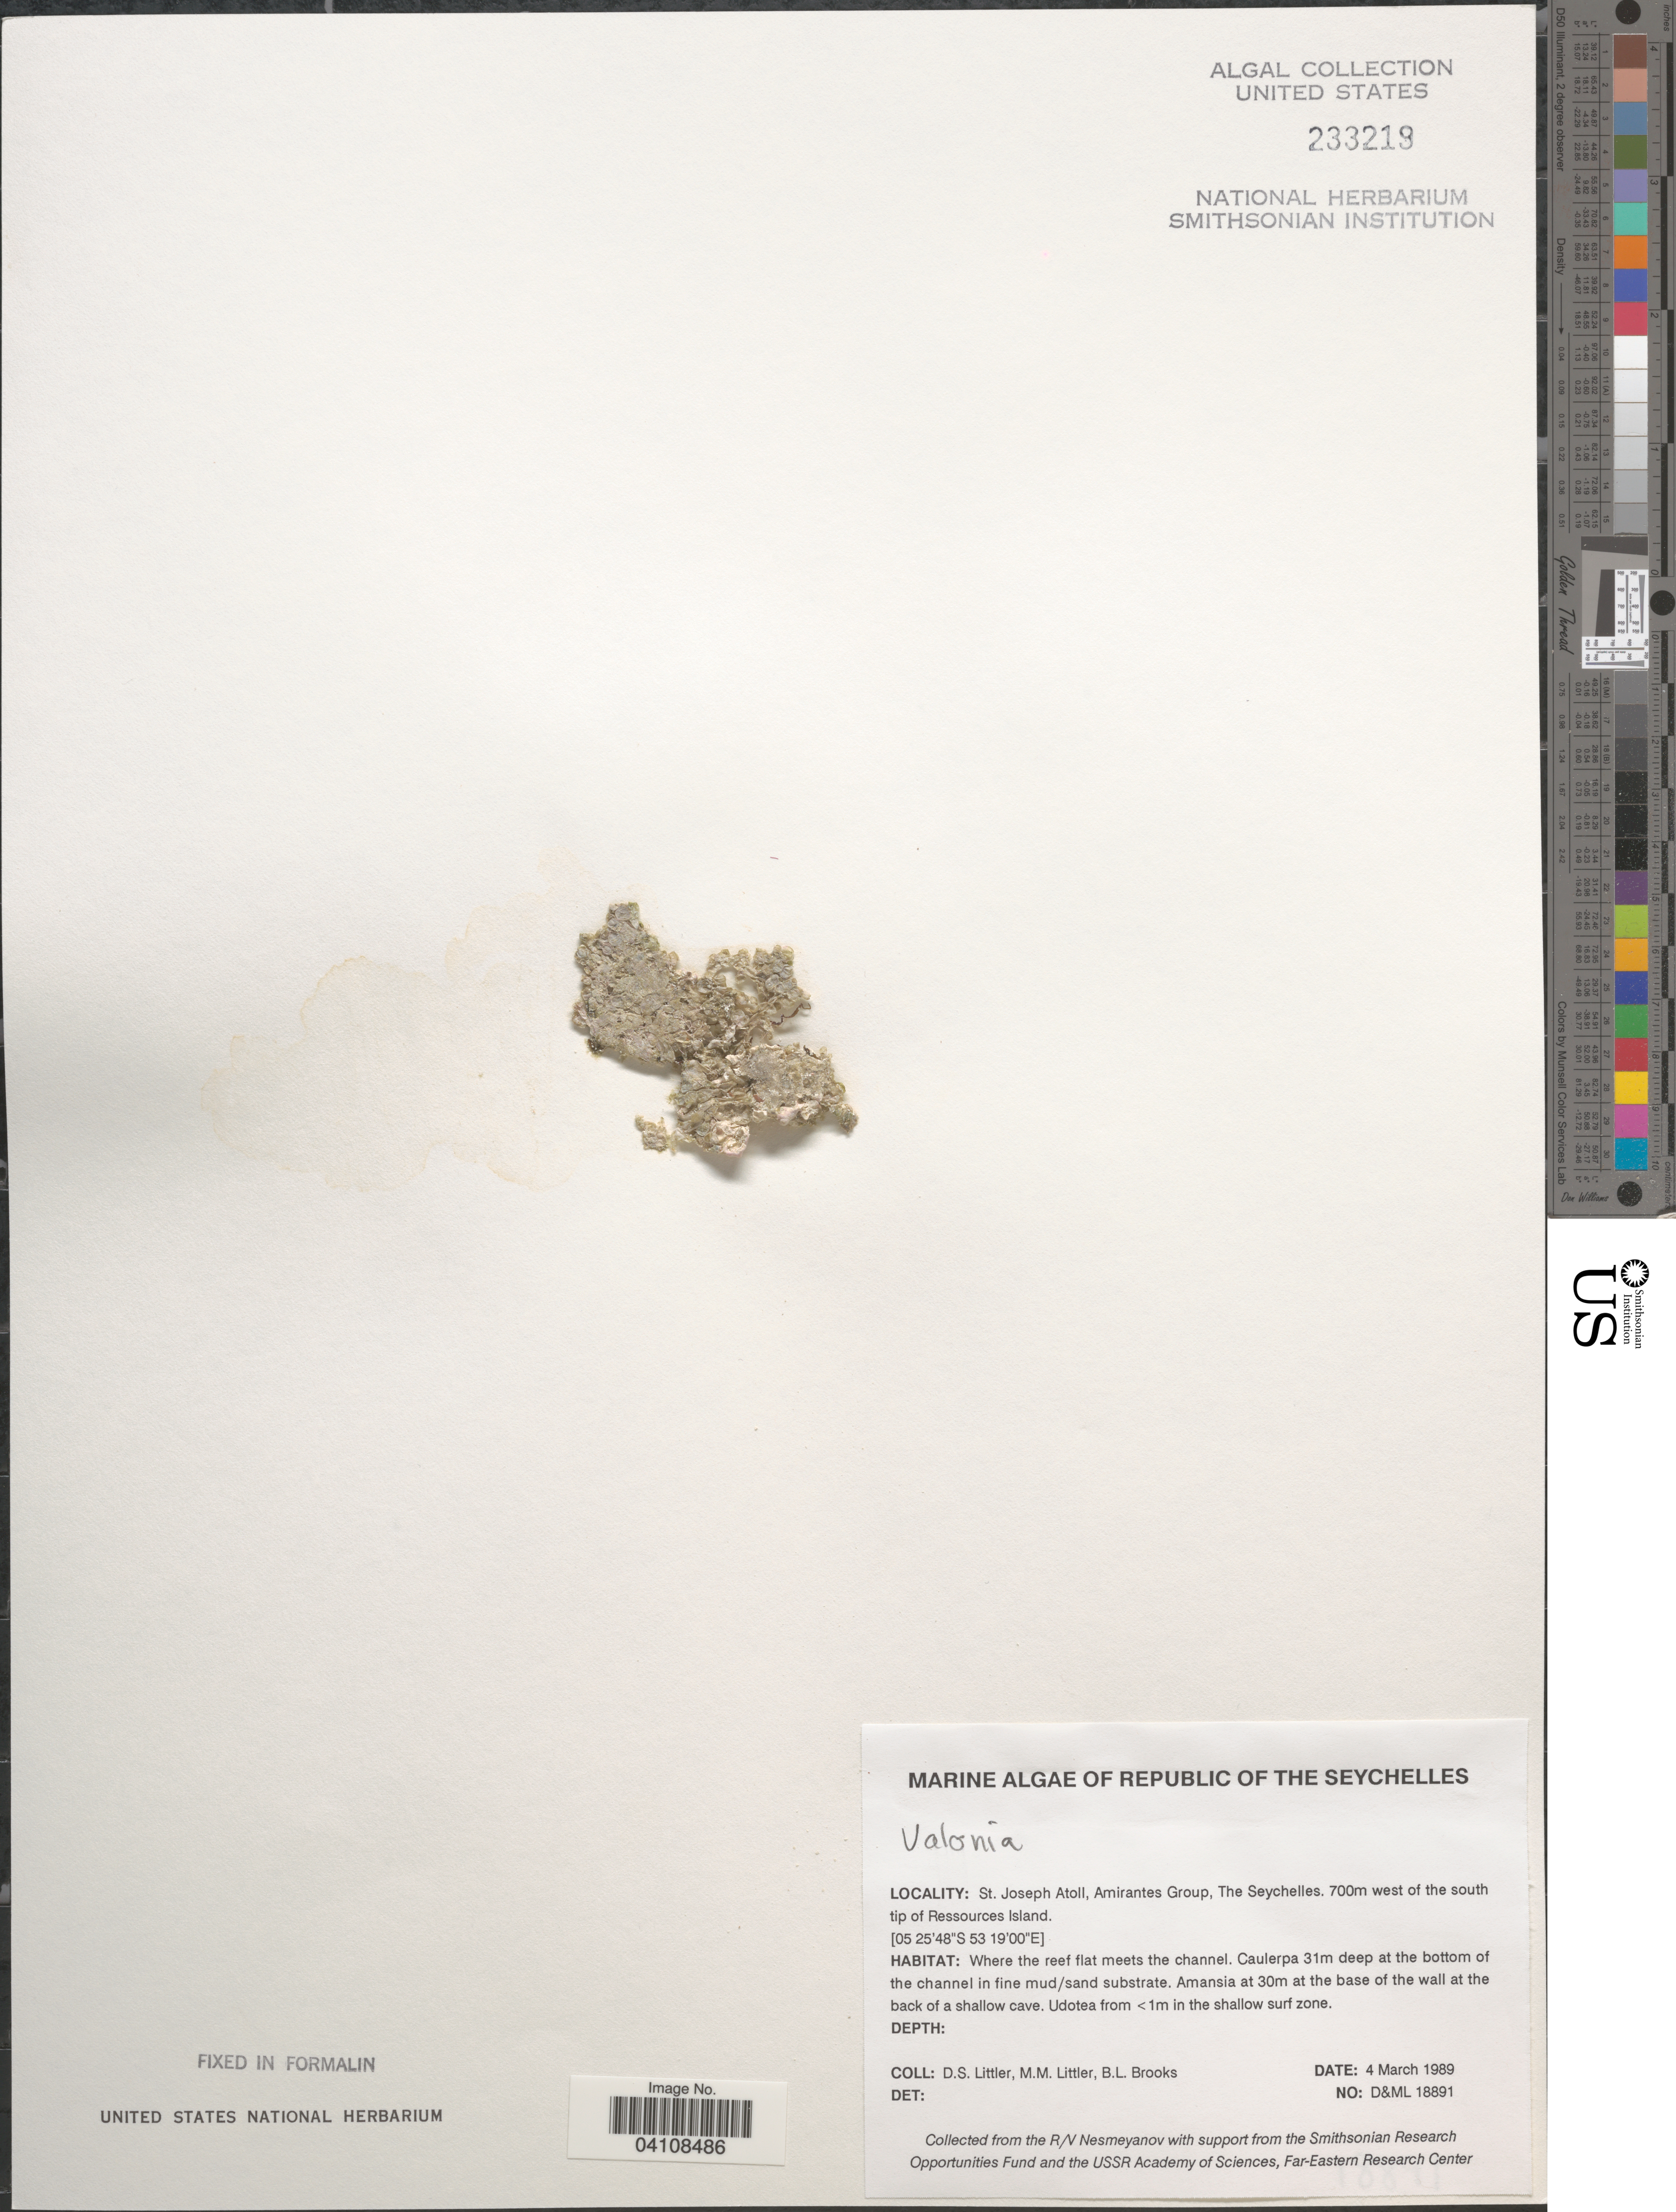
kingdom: Plantae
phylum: Chlorophyta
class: Ulvophyceae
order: Siphonocladales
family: Valoniaceae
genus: Valonia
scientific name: Valonia sp.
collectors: D. S. Littler & B. Brooks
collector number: D&ML18891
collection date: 1989-03-04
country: Seychelles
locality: Republic of The Seychelles. St. Joseph Atoll, Amirantes Group. 700m west of the south tip of Ressources Island. Where the reef flat meets the channel.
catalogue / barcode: US 233219